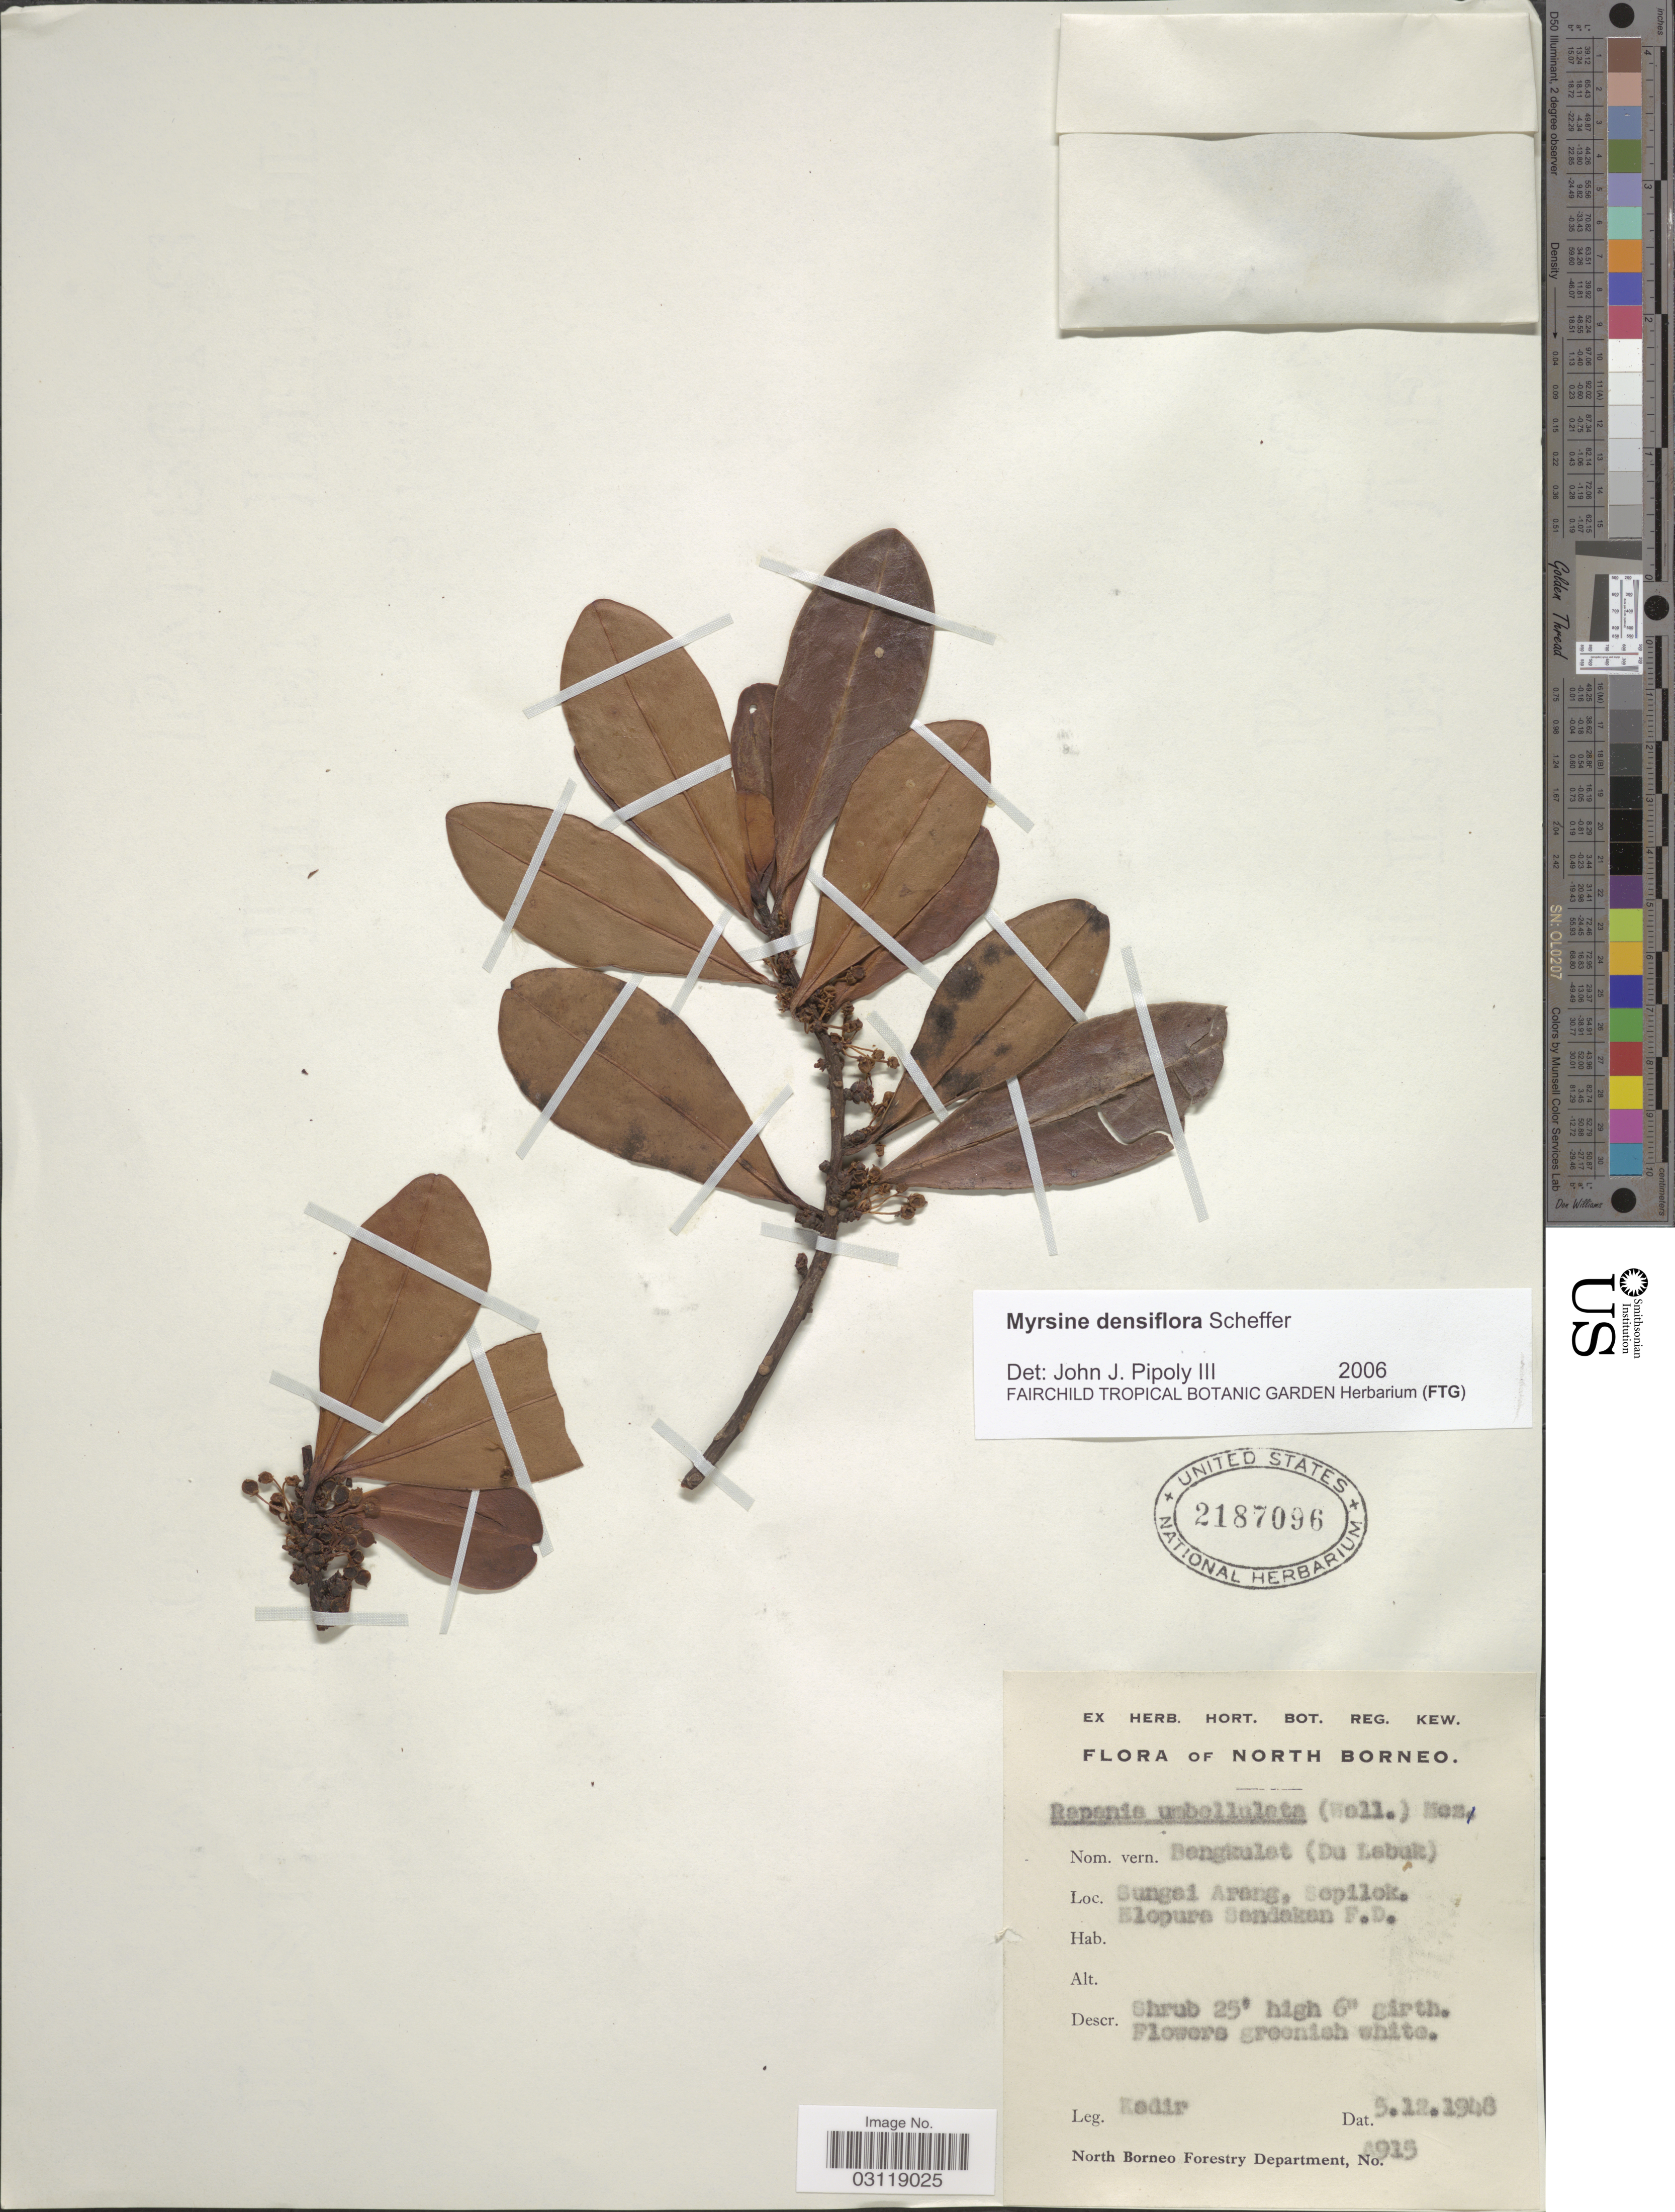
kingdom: Plantae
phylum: Tracheophyta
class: Magnoliopsida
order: Ericales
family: Primulaceae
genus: Rapanea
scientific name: Rapanea densiflora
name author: (Scheff.) Mez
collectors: -. Kadir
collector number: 8915*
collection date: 1948-12-05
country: Malaysia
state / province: Sabah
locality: North Borneo. Sungei Arang, Sepilok. Elopura Sandakan F.D.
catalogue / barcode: US 2187096